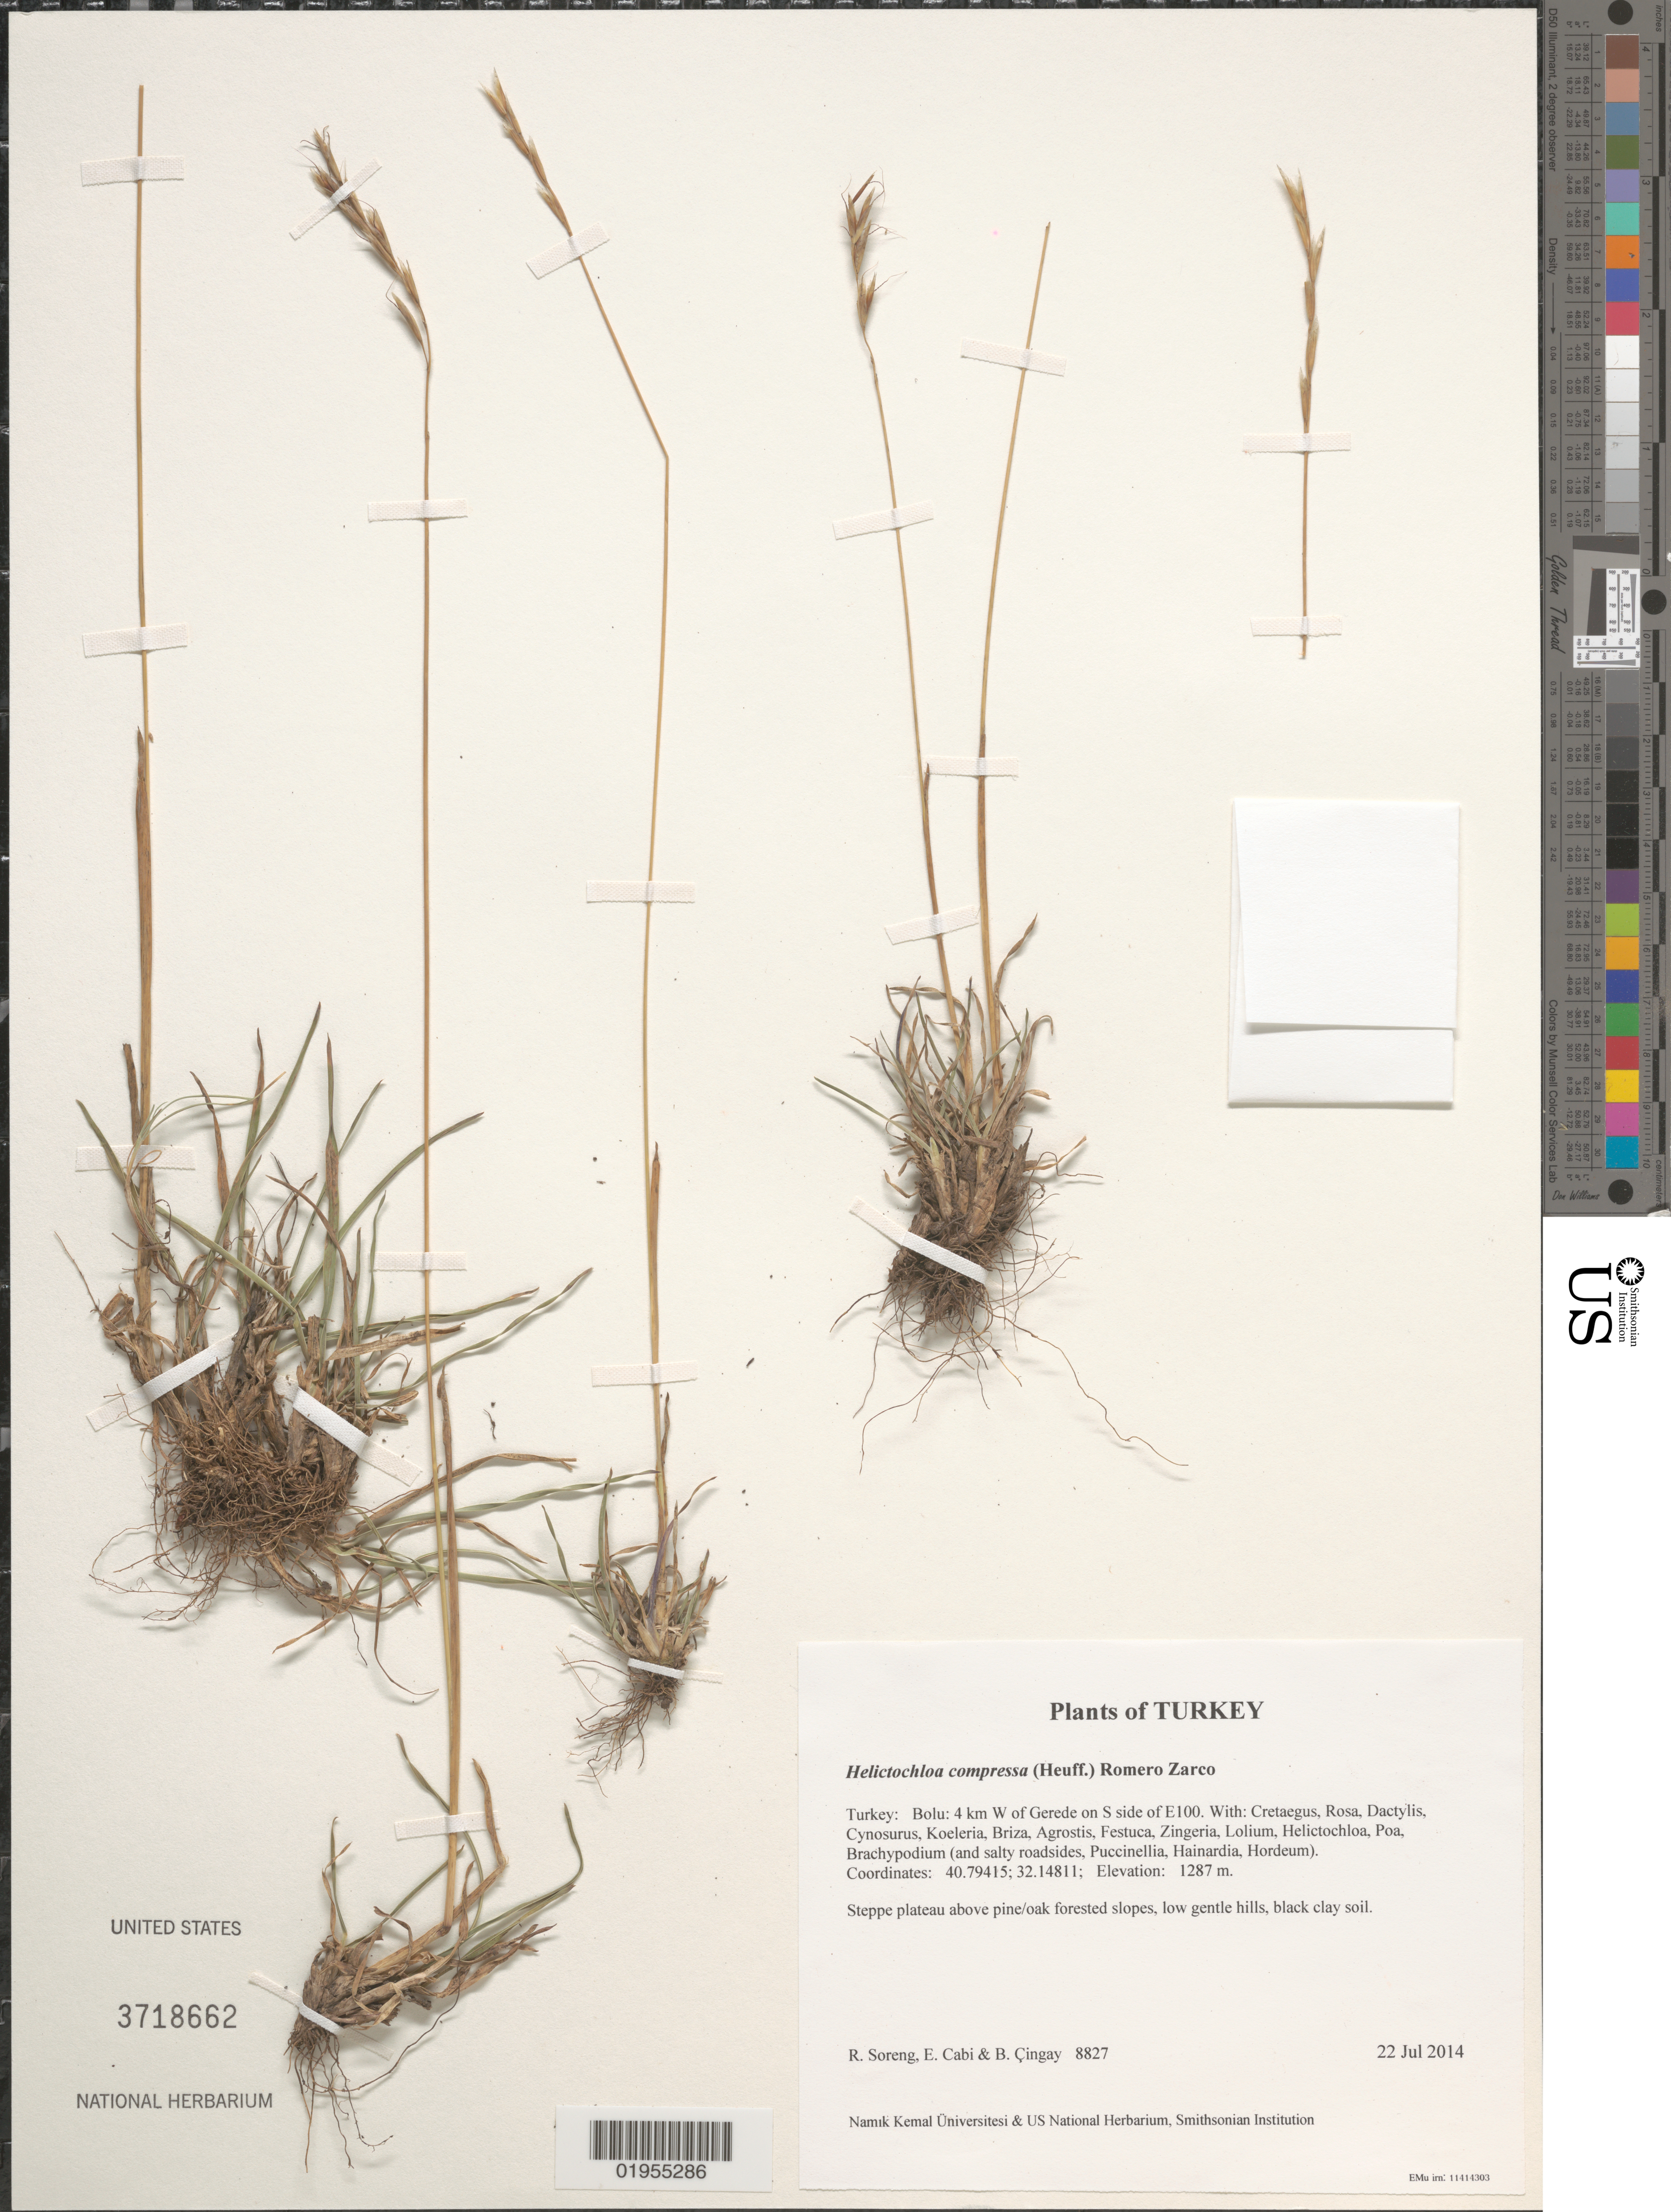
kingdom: Plantae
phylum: Tracheophyta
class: Liliopsida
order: Poales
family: Poaceae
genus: Helictochloa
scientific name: Helictochloa compressa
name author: (Heuff.) Romero Zarco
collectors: R. J. Soreng, E. Cabi & B. Çıngay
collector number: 8827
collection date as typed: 22 Jul 2014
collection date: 2014-07-22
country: Turkey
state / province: Bolu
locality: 4 km W of Gerede on S side of E100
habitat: Steppe plateau above pine/oak forested slopes, low gentle hills, black clay soil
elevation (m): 1287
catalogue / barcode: US 3718662